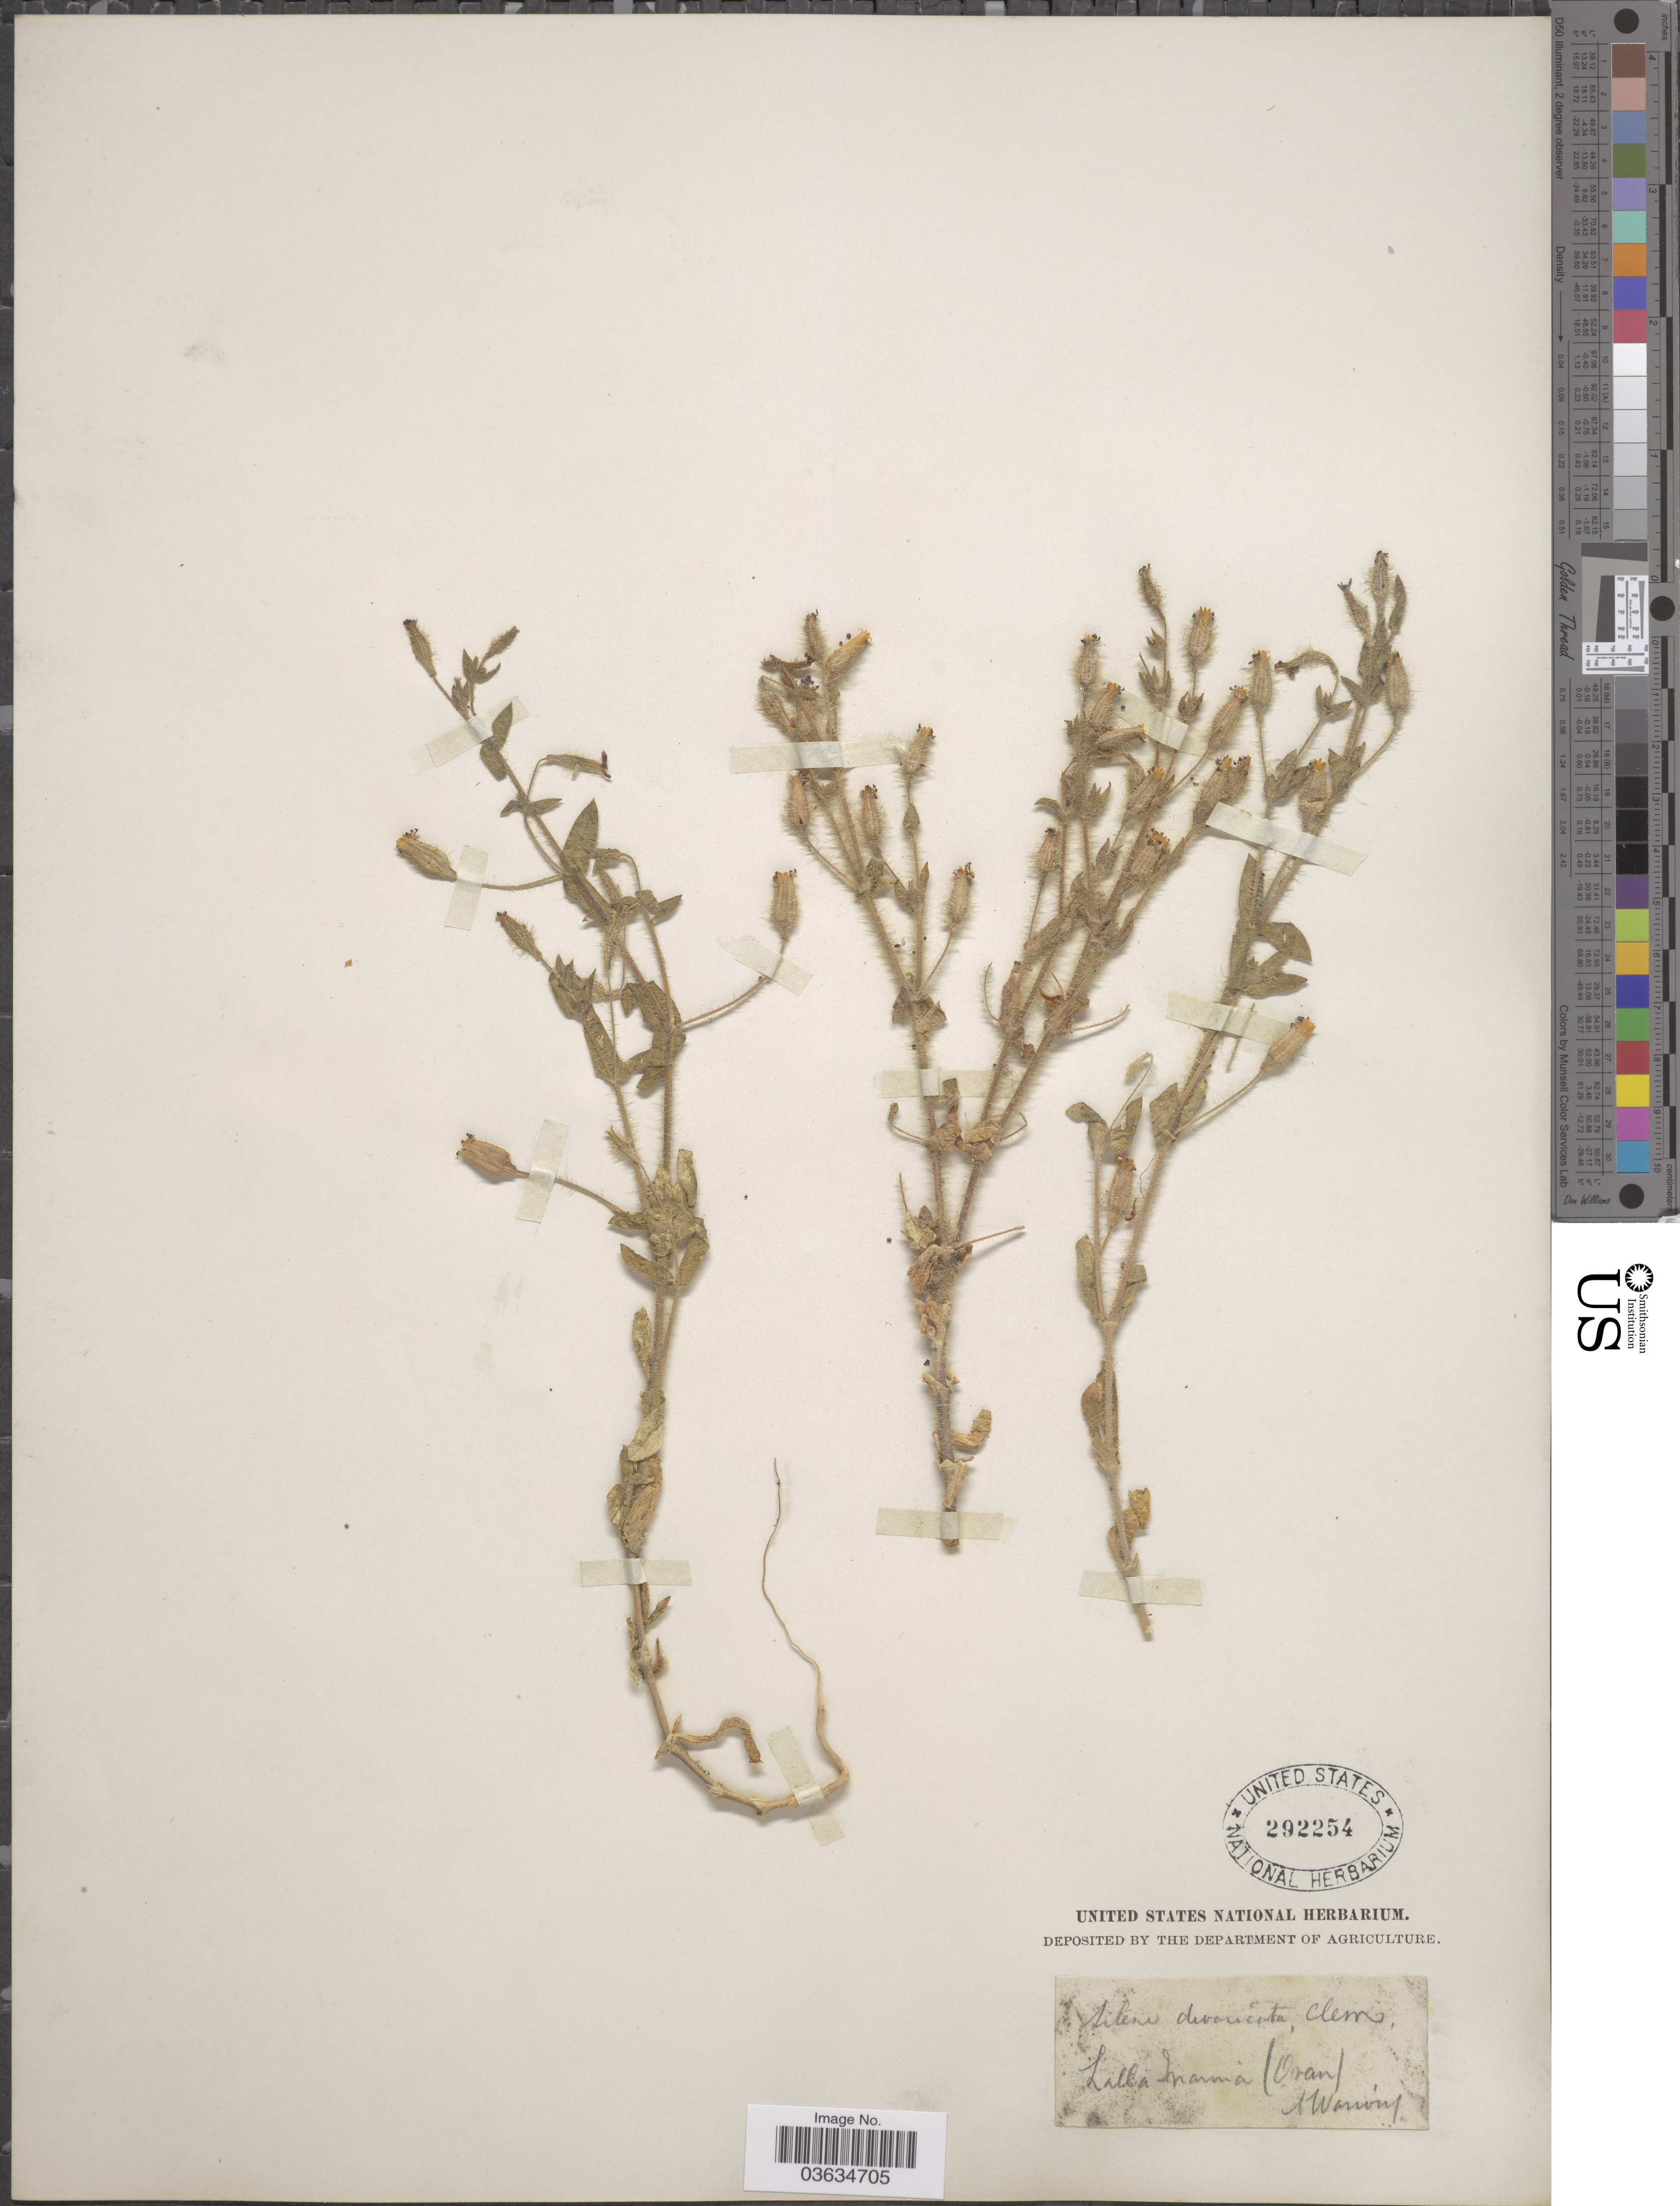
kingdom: Plantae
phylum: Tracheophyta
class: Magnoliopsida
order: Caryophyllales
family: Caryophyllaceae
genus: Silene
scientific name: Silene divaricata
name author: Clemente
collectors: A. Warion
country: Algeria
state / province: Oran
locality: Lalla marnia (Oran).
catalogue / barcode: US 292254